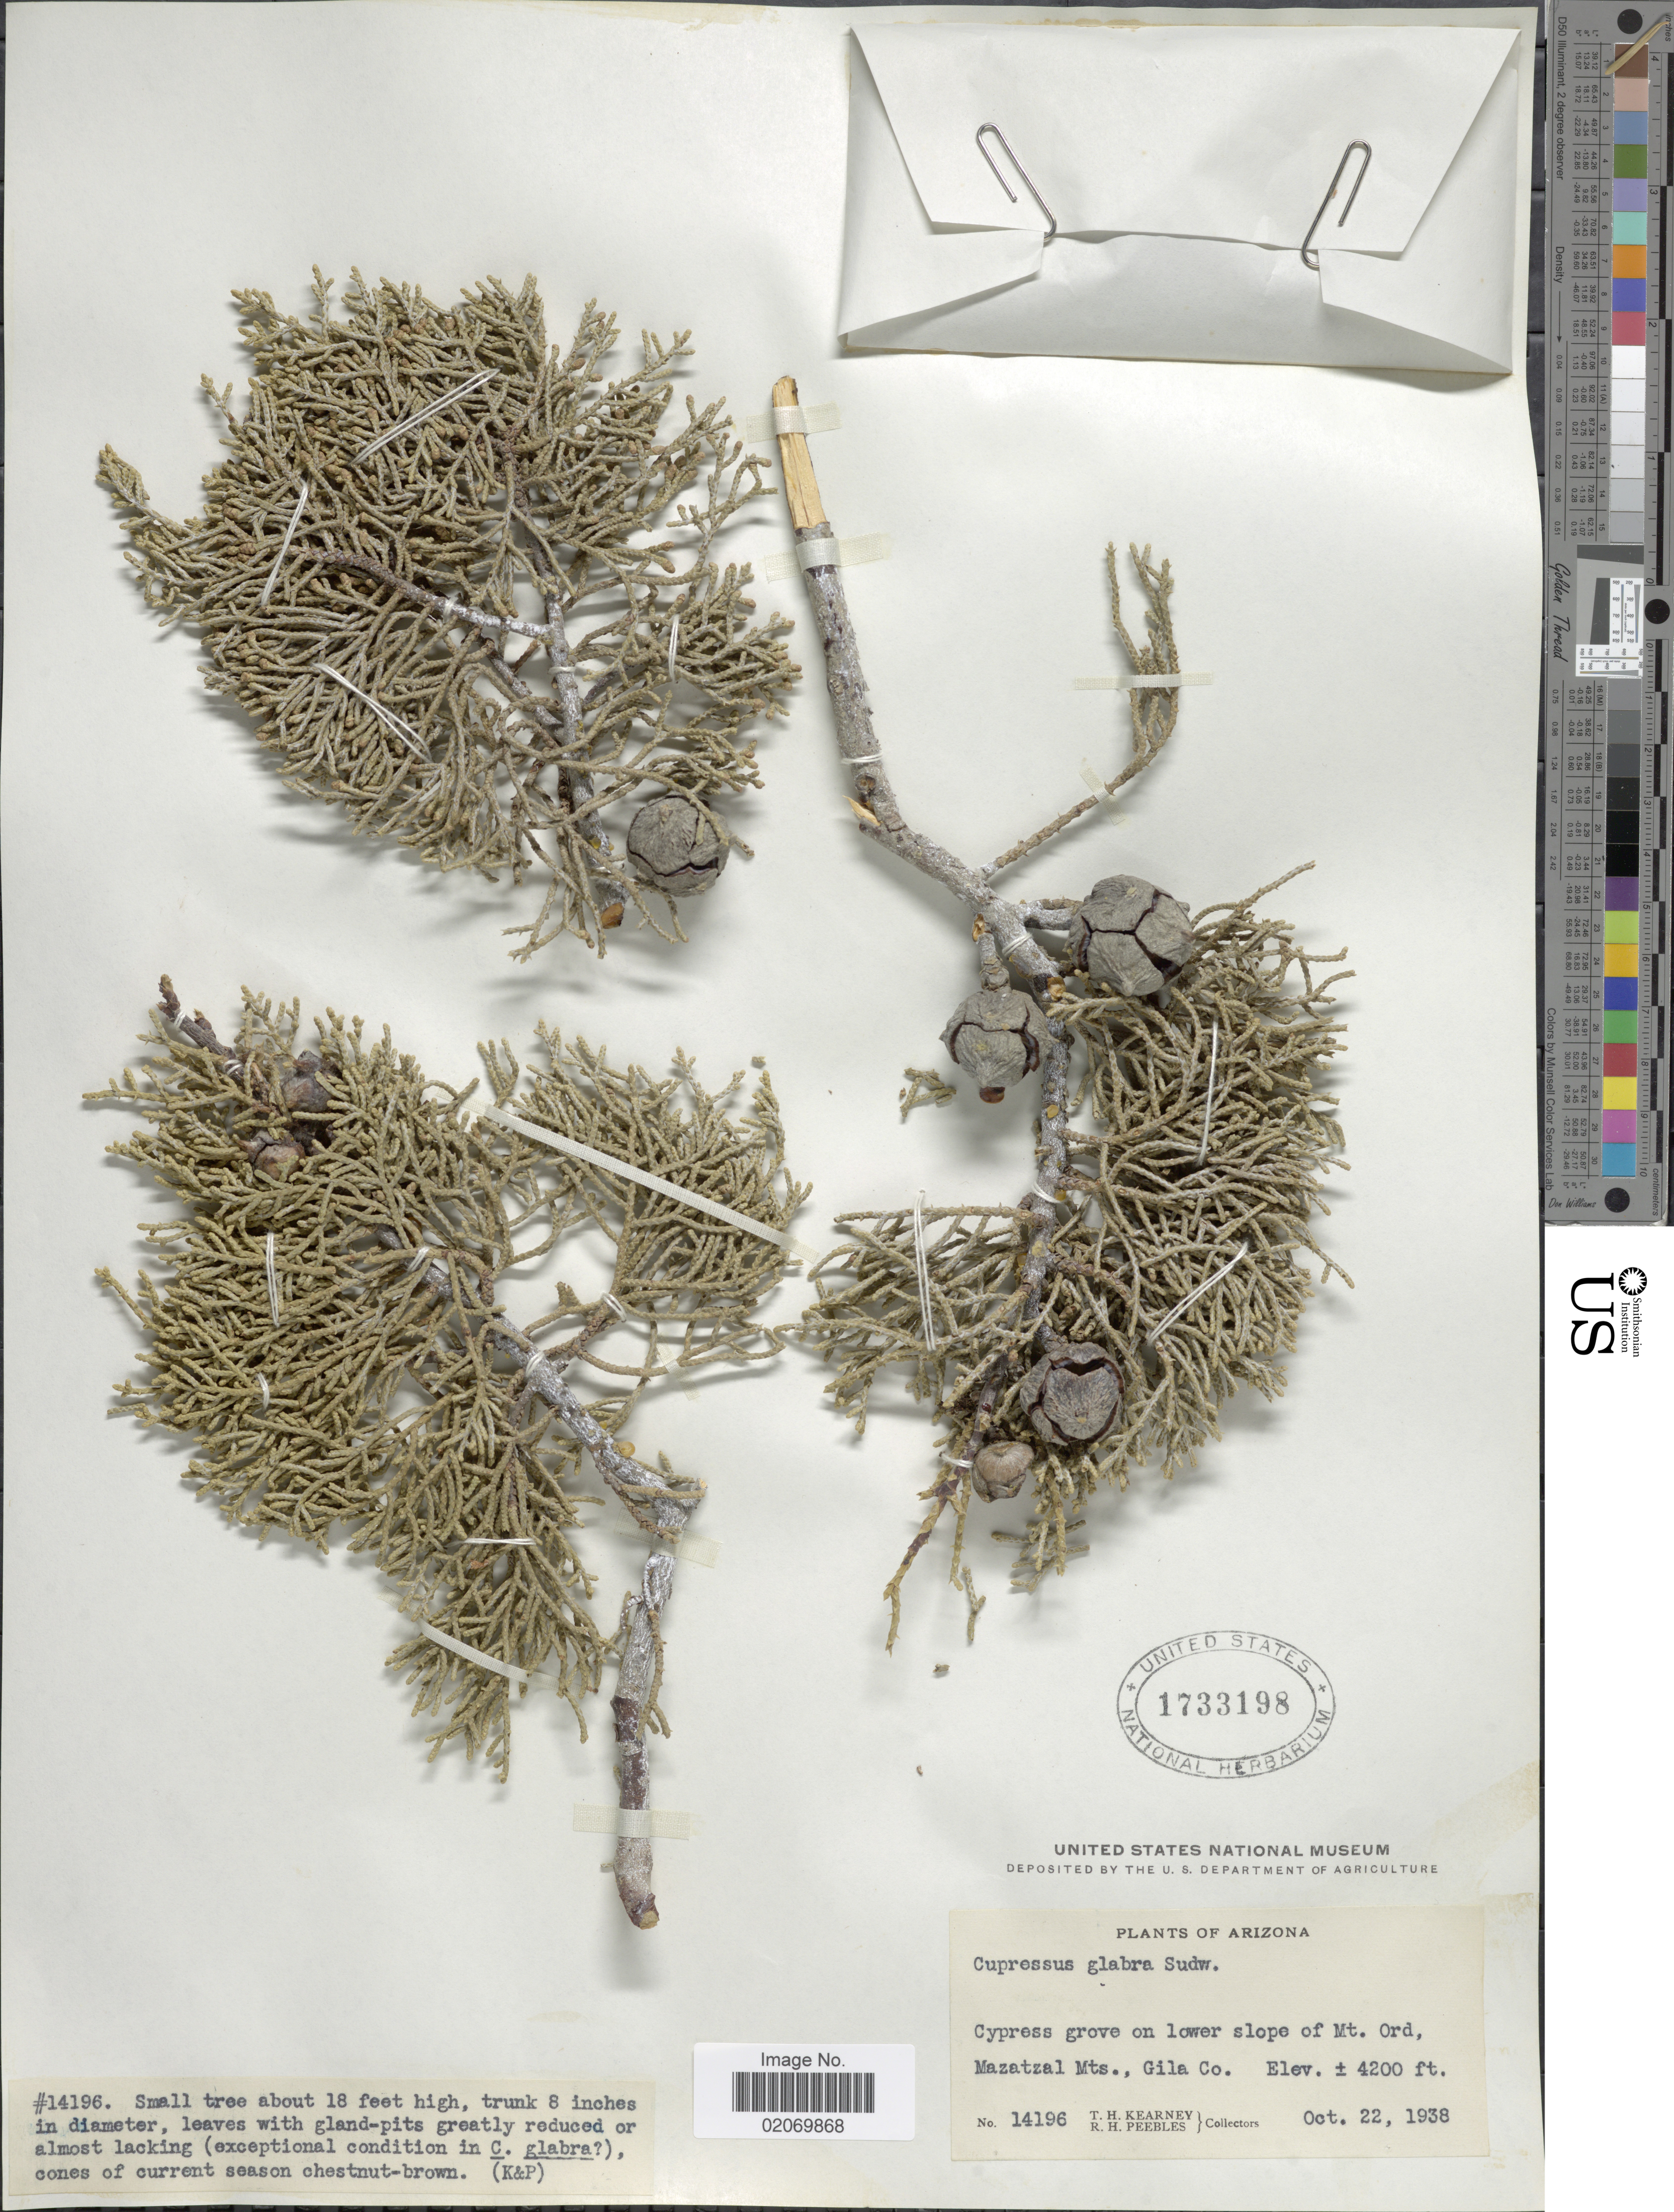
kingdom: Plantae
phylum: Tracheophyta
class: Pinopsida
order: Pinales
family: Cupressaceae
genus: Hesperocyparis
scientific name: Hesperocyparis glabra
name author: (Sudw.) Bartel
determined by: (US) Smithsonian Institution - National Museum of Natural History - Department of Botany (UNITED STATES)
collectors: T. H. Kearney & R. H. Peebles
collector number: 14196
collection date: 1938-10-22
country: United States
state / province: Arizona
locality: Cypress grove on lower slope of Mt Ord, Mazatzal Mts., Gila Co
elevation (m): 1280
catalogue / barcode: US 1733198